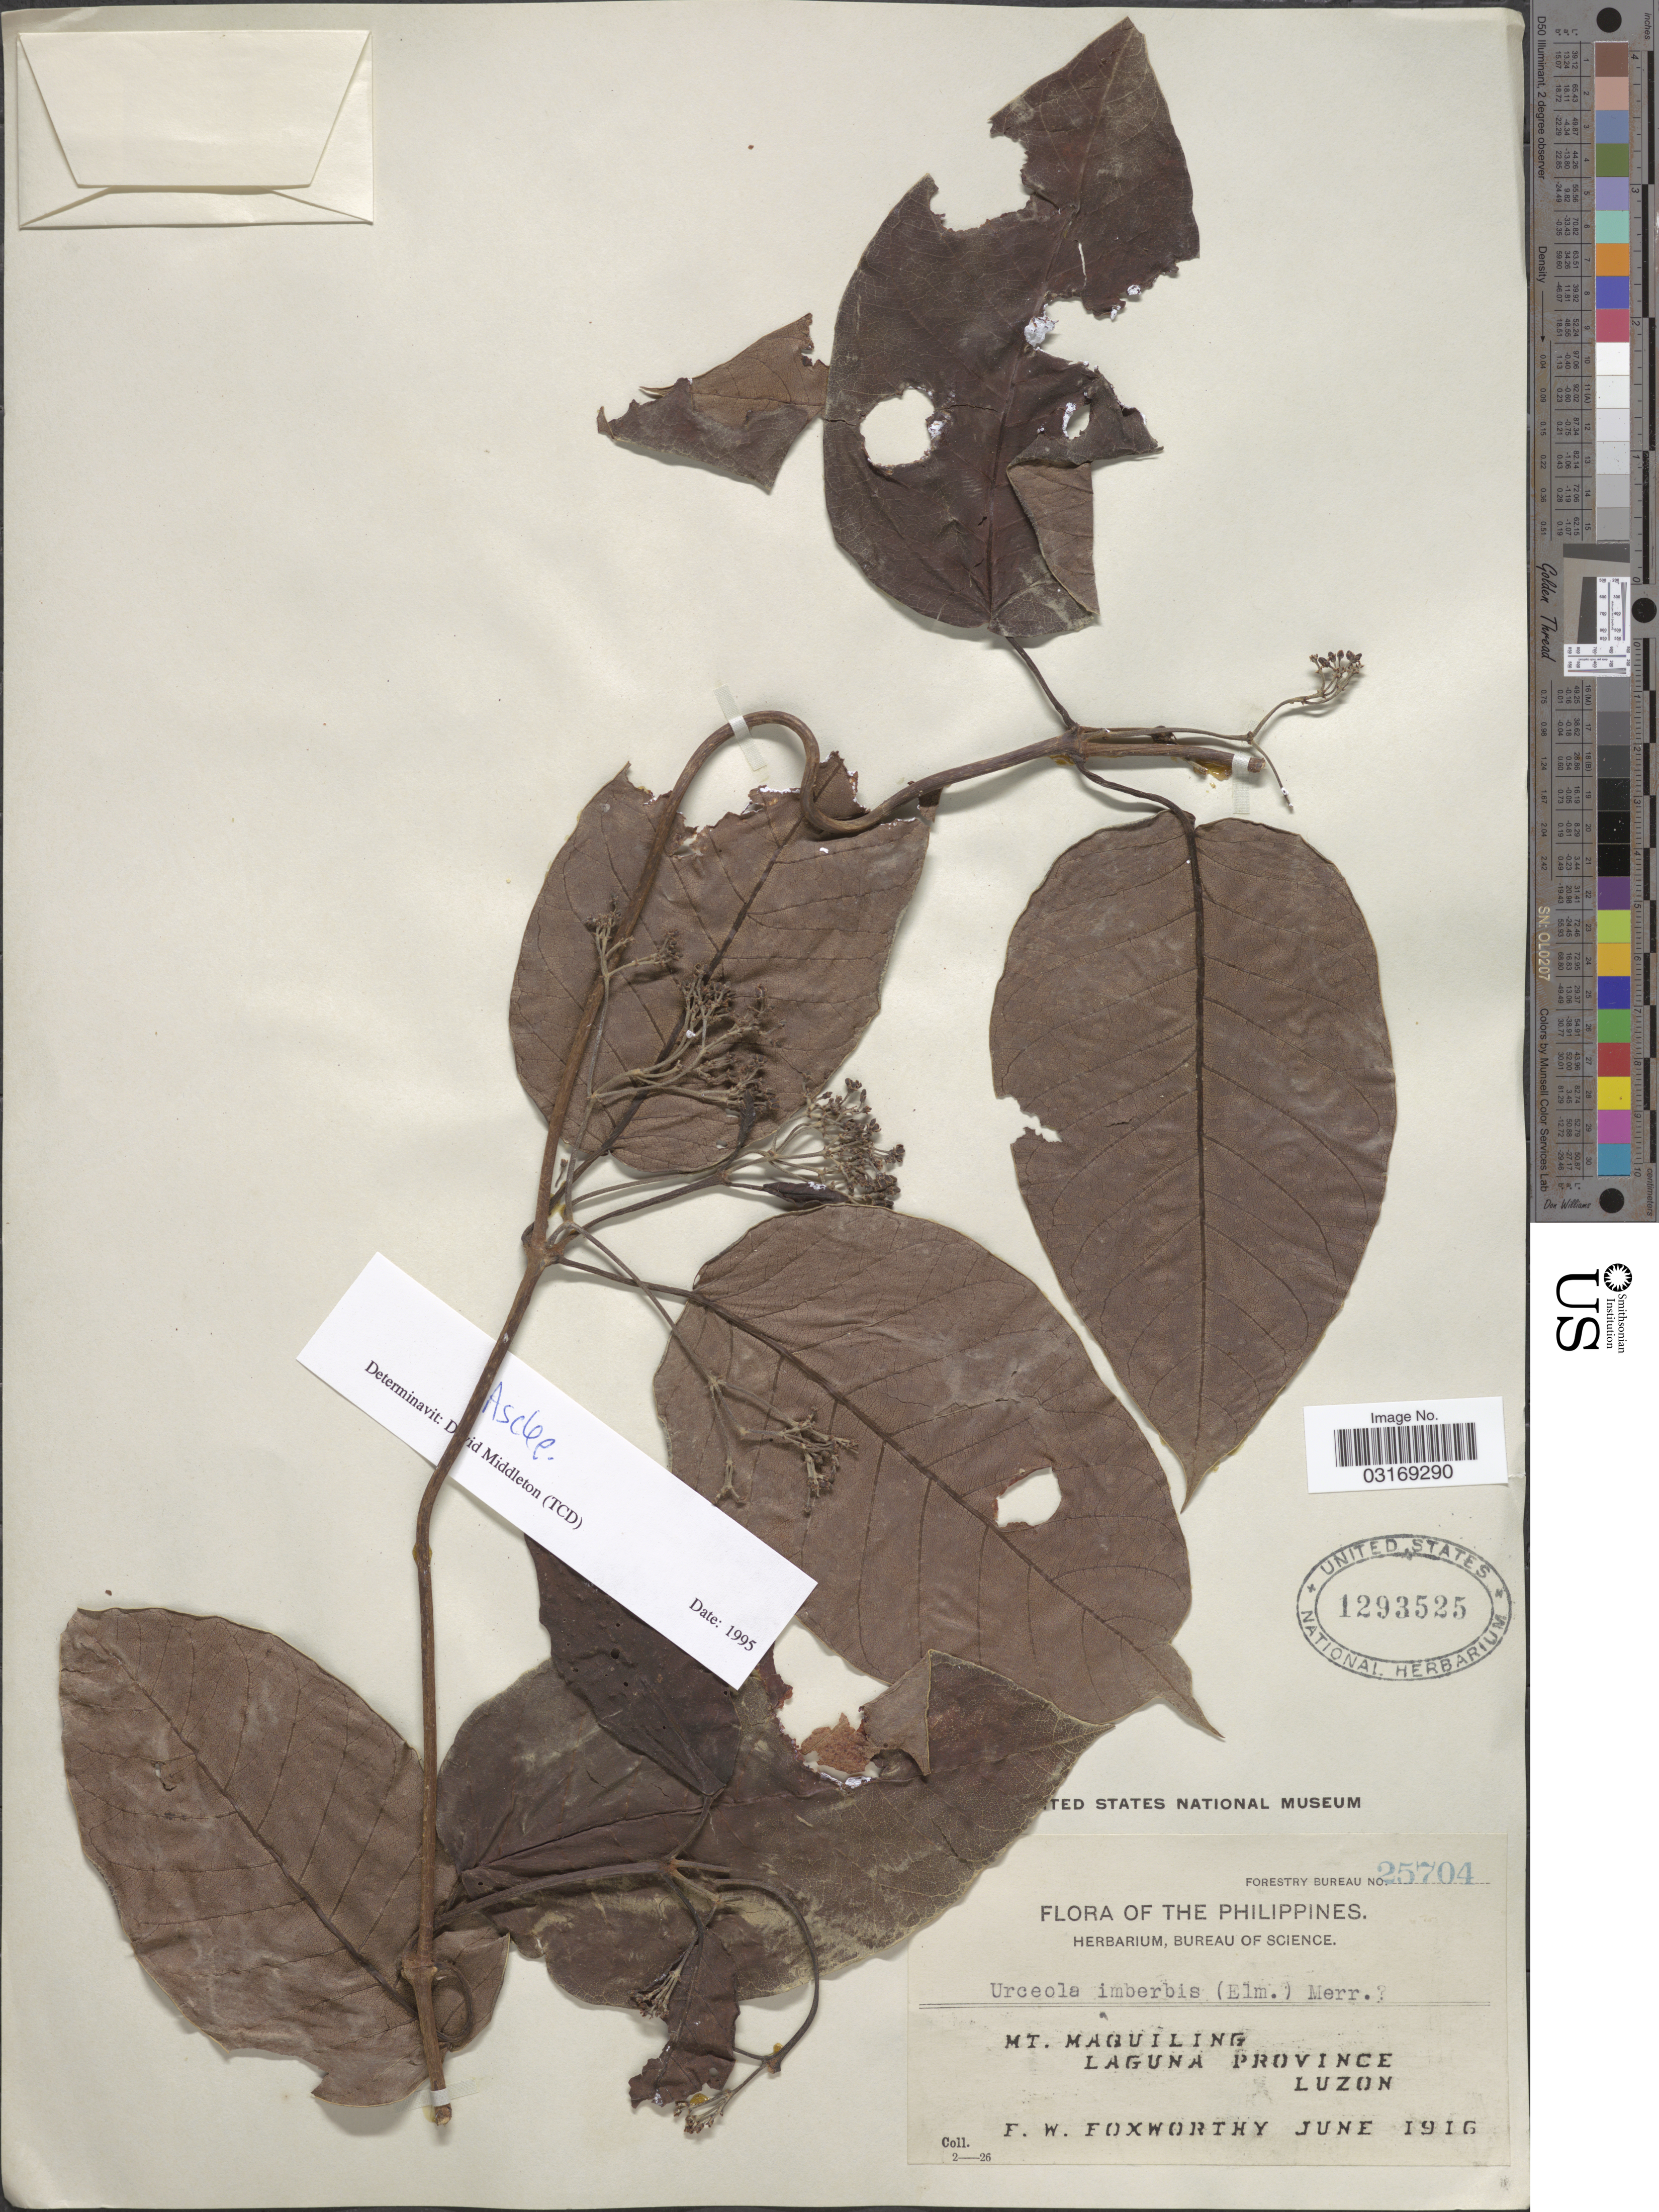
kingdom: Plantae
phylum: Tracheophyta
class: Magnoliopsida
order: Gentianales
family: Apocynaceae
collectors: F. W. Foxworthy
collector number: Forestry Bureau 25704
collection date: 1916-06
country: Philippines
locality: Mt. Maquiling Laguna Province Luzon.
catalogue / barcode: US 1293525